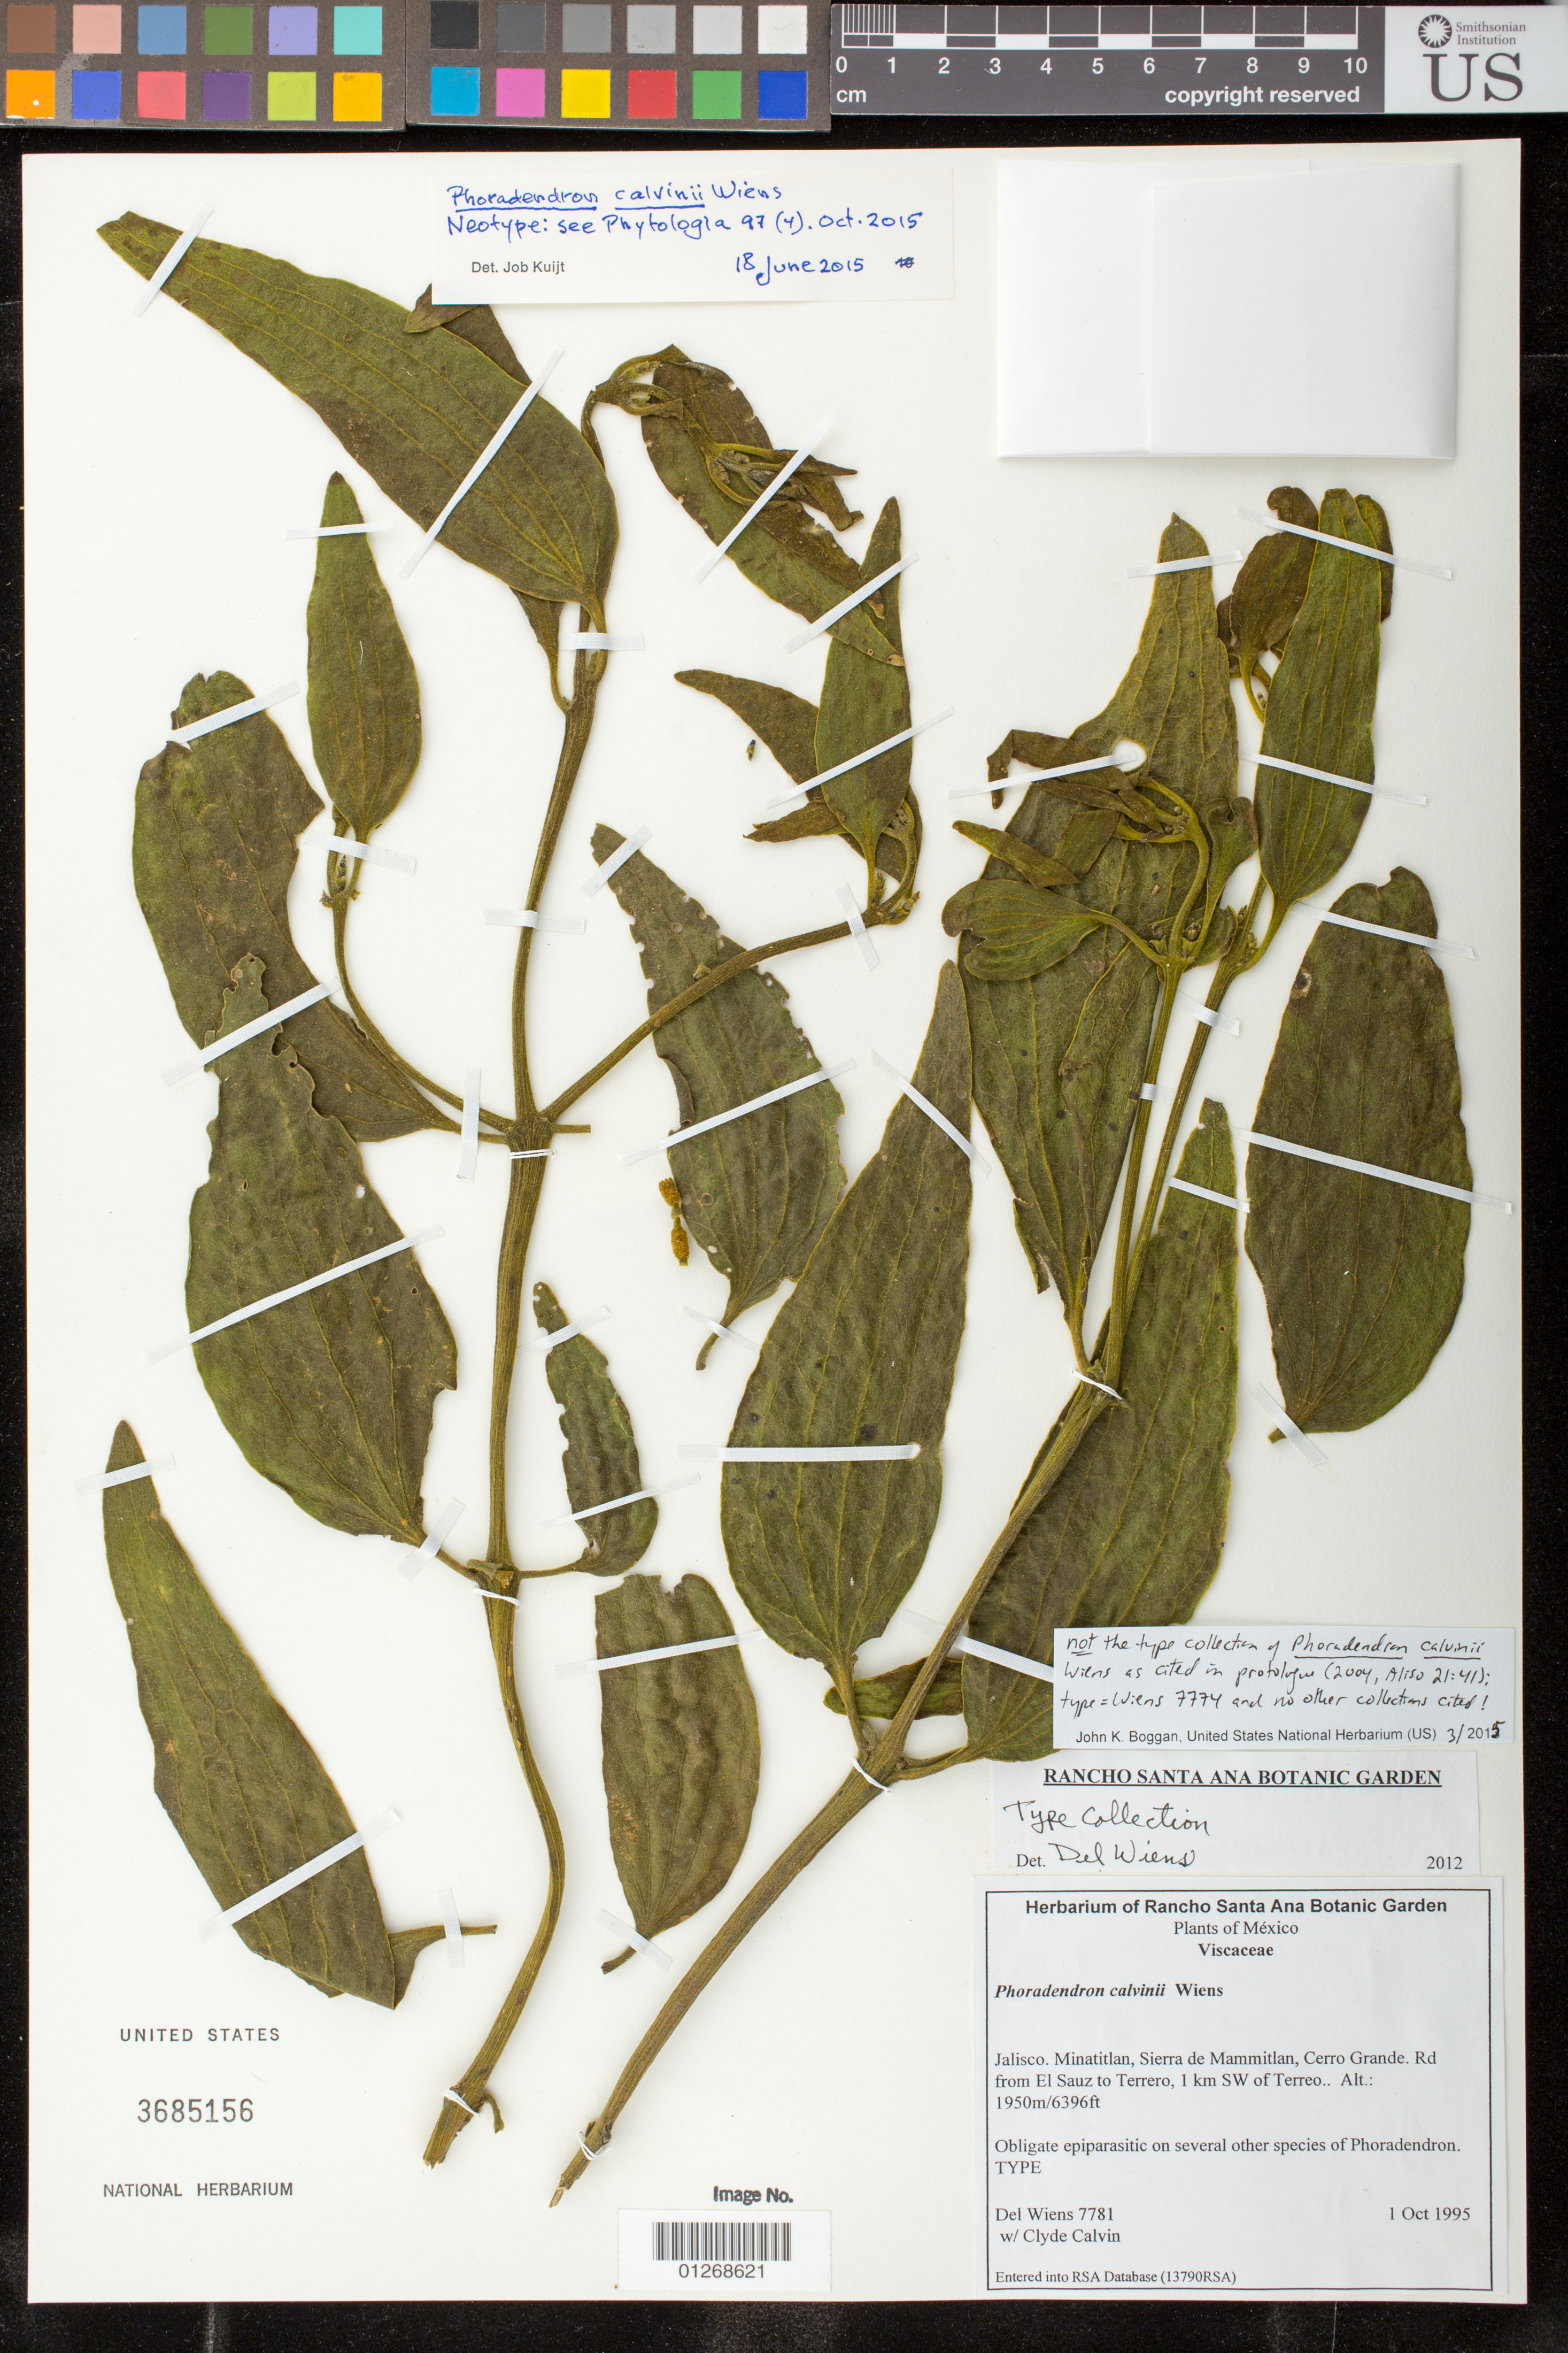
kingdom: Plantae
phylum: Tracheophyta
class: Magnoliopsida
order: Santalales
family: Viscaceae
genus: Phoradendron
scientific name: Phoradendron calvinii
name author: Wiens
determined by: Wiens, D.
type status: Original Material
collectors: D. Wiens & C. Calvin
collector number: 7781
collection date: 1995-10-01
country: Mexico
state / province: Jalisco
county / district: Minatitlan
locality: Jalisco. Minatitlan, Sierra de Mammitlan, Cerro Grande, Rd from El Sauz to Terrero, 1 km SW of Terrero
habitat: Obligate epiparasitic on several other species of Phoradendron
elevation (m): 1950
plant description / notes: "TYPE" according to original label, and annotated as "Type collection" by Wiens (2012) but protologue cites type (holotype: US) as Wiens 7774, with slightly different data, and does not cite this or any other collections. See Kuijt 2015, where this collection is designated as neotype [but neotypification not effected, as single herbarium not cited; see separate note]; Tropicos cites the neotype at MEXU with isoneotypes at several other herbaria: http://tropicos.org/Name/100413877 See Kuijt 2015 (Phytologia 97: 249) regarding the confusion over the typification of this name. Alas, I don't believe neotypification has been effected as it does not indicate the single herbarium at which the neotype is deposited, rather citing “Neotypes at MEXU!, MO!, UC!, US! and presumably at FPF and RSA”: https://www.biodiversitylibrary.org/page/50191006#page/249/mode/1up The US sheet is annotated by Kuijt (2015) as “neotype” but I have not seen any of the duplicates.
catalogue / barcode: US 3685156